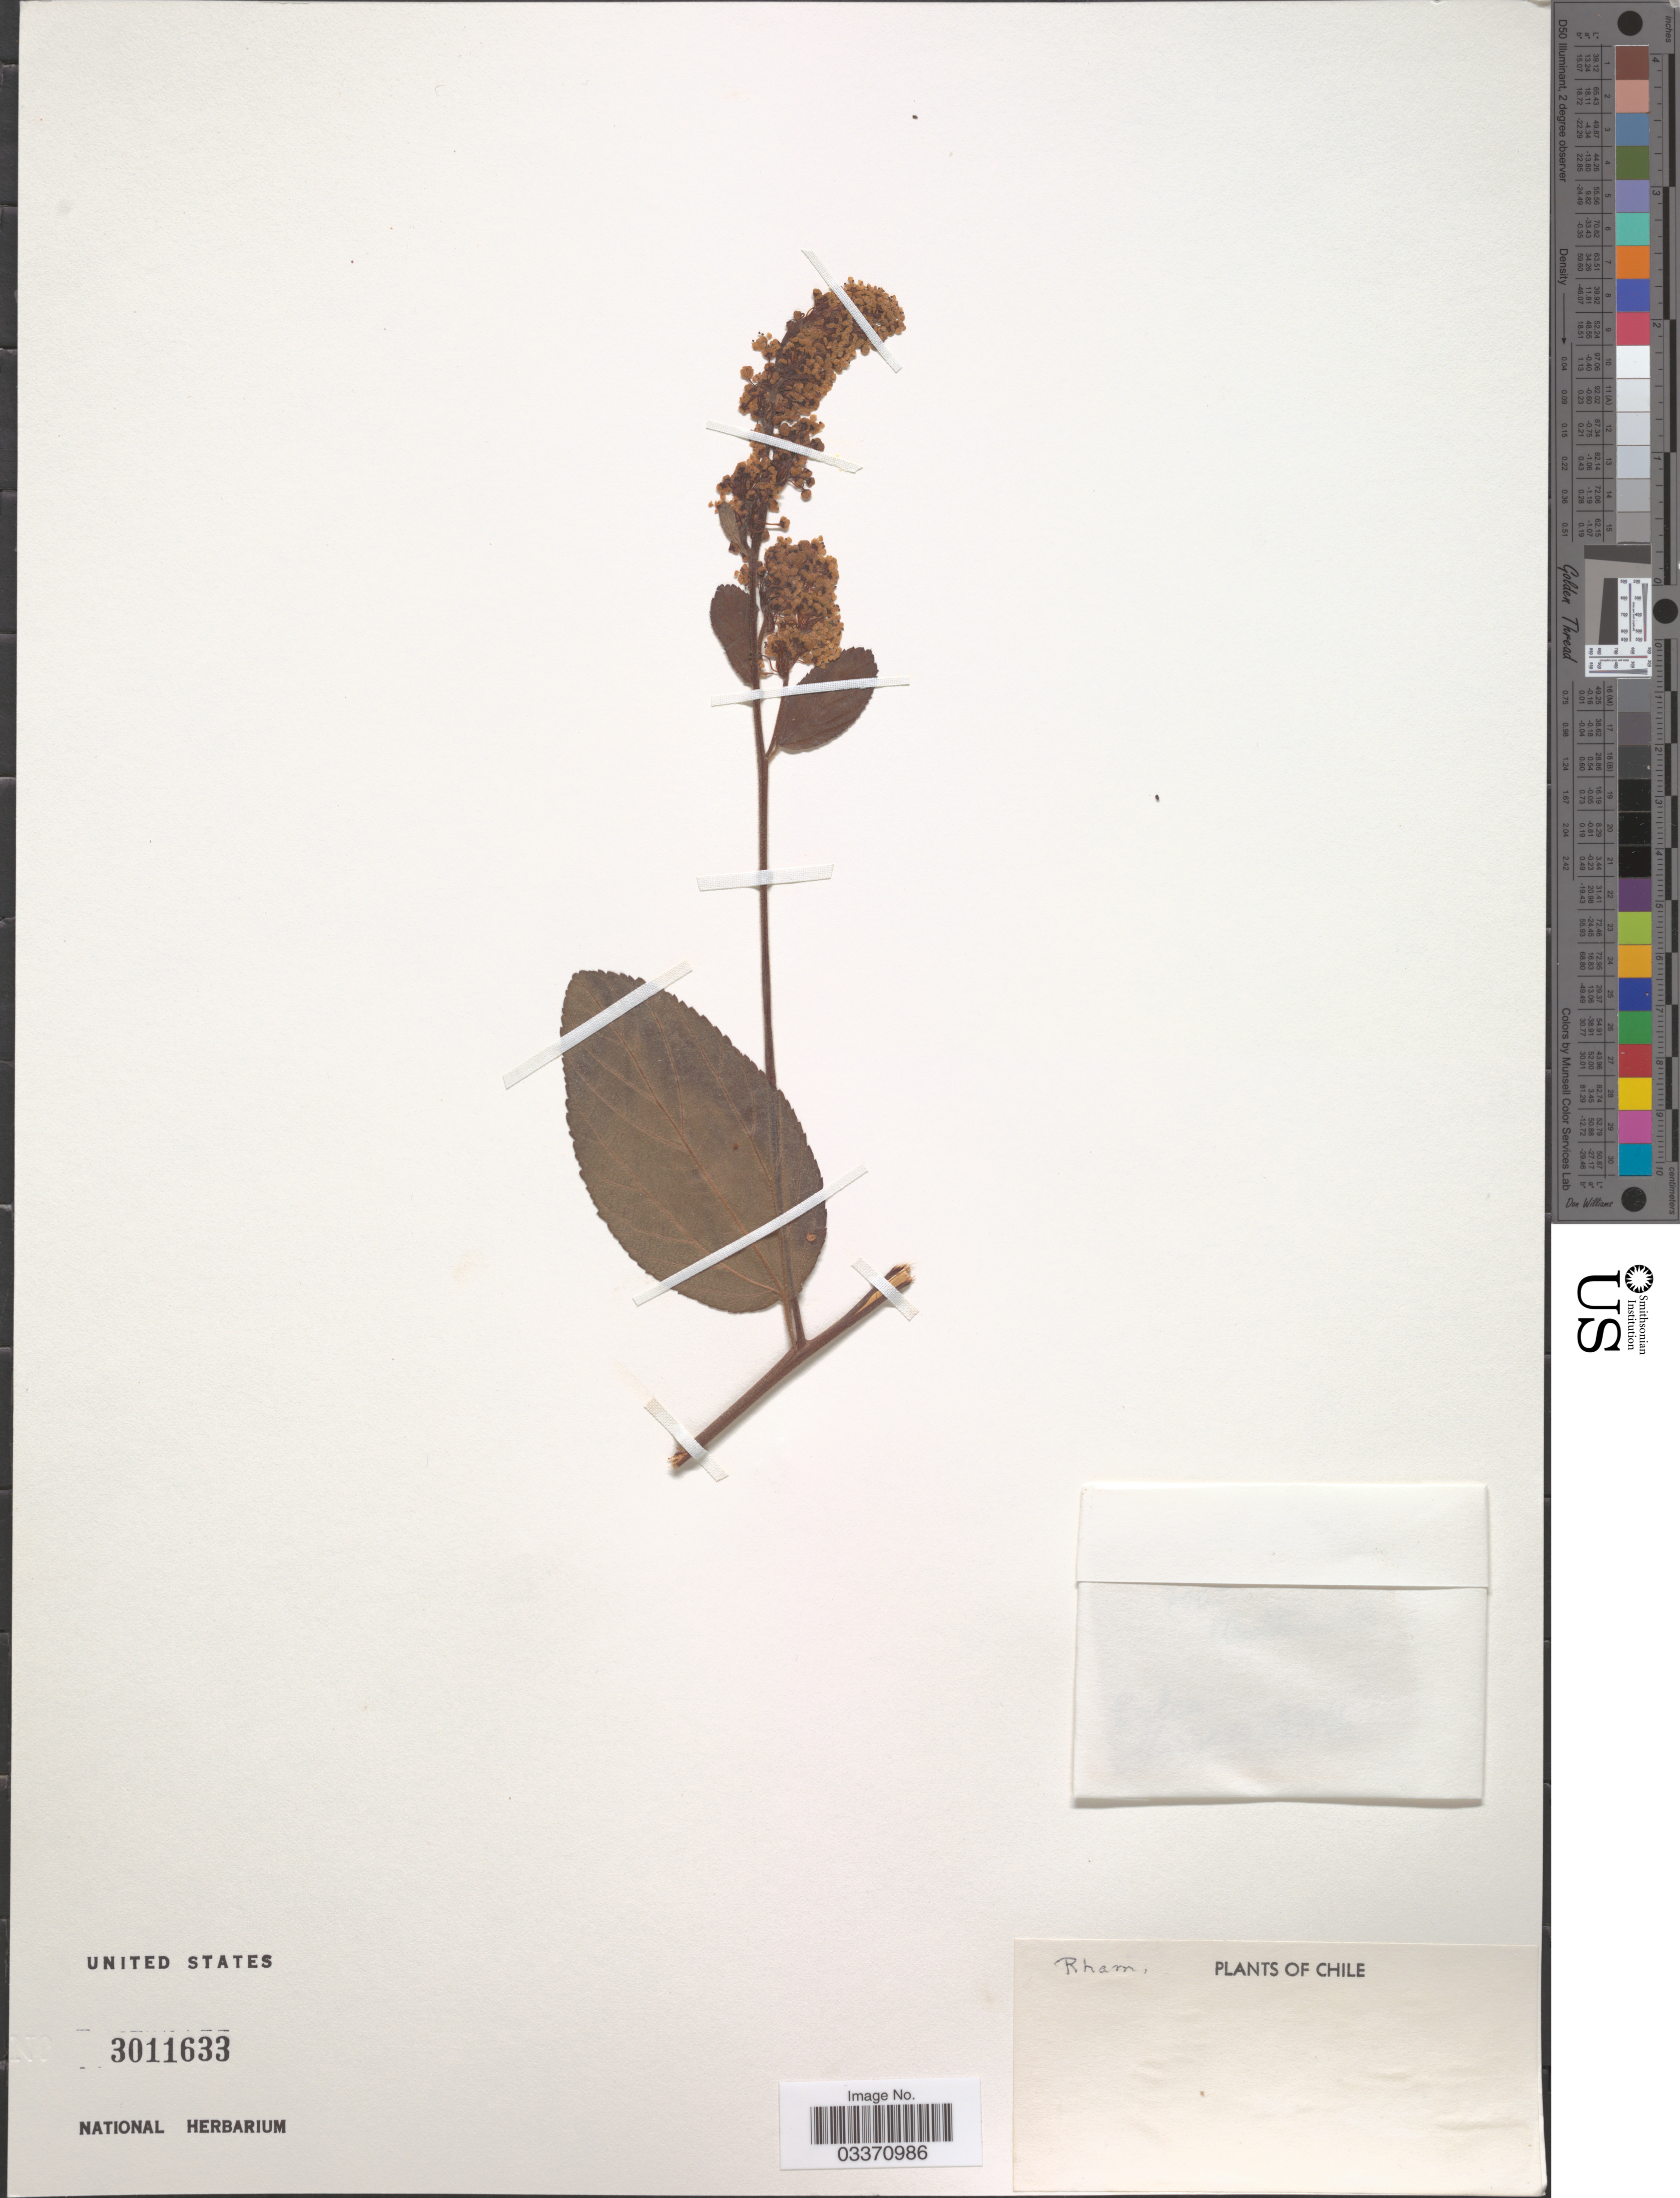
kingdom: Plantae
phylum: Tracheophyta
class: Magnoliopsida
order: Rosales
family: Rhamnaceae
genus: Ceanothus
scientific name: Ceanothus sp.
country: Chile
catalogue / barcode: US 3011633